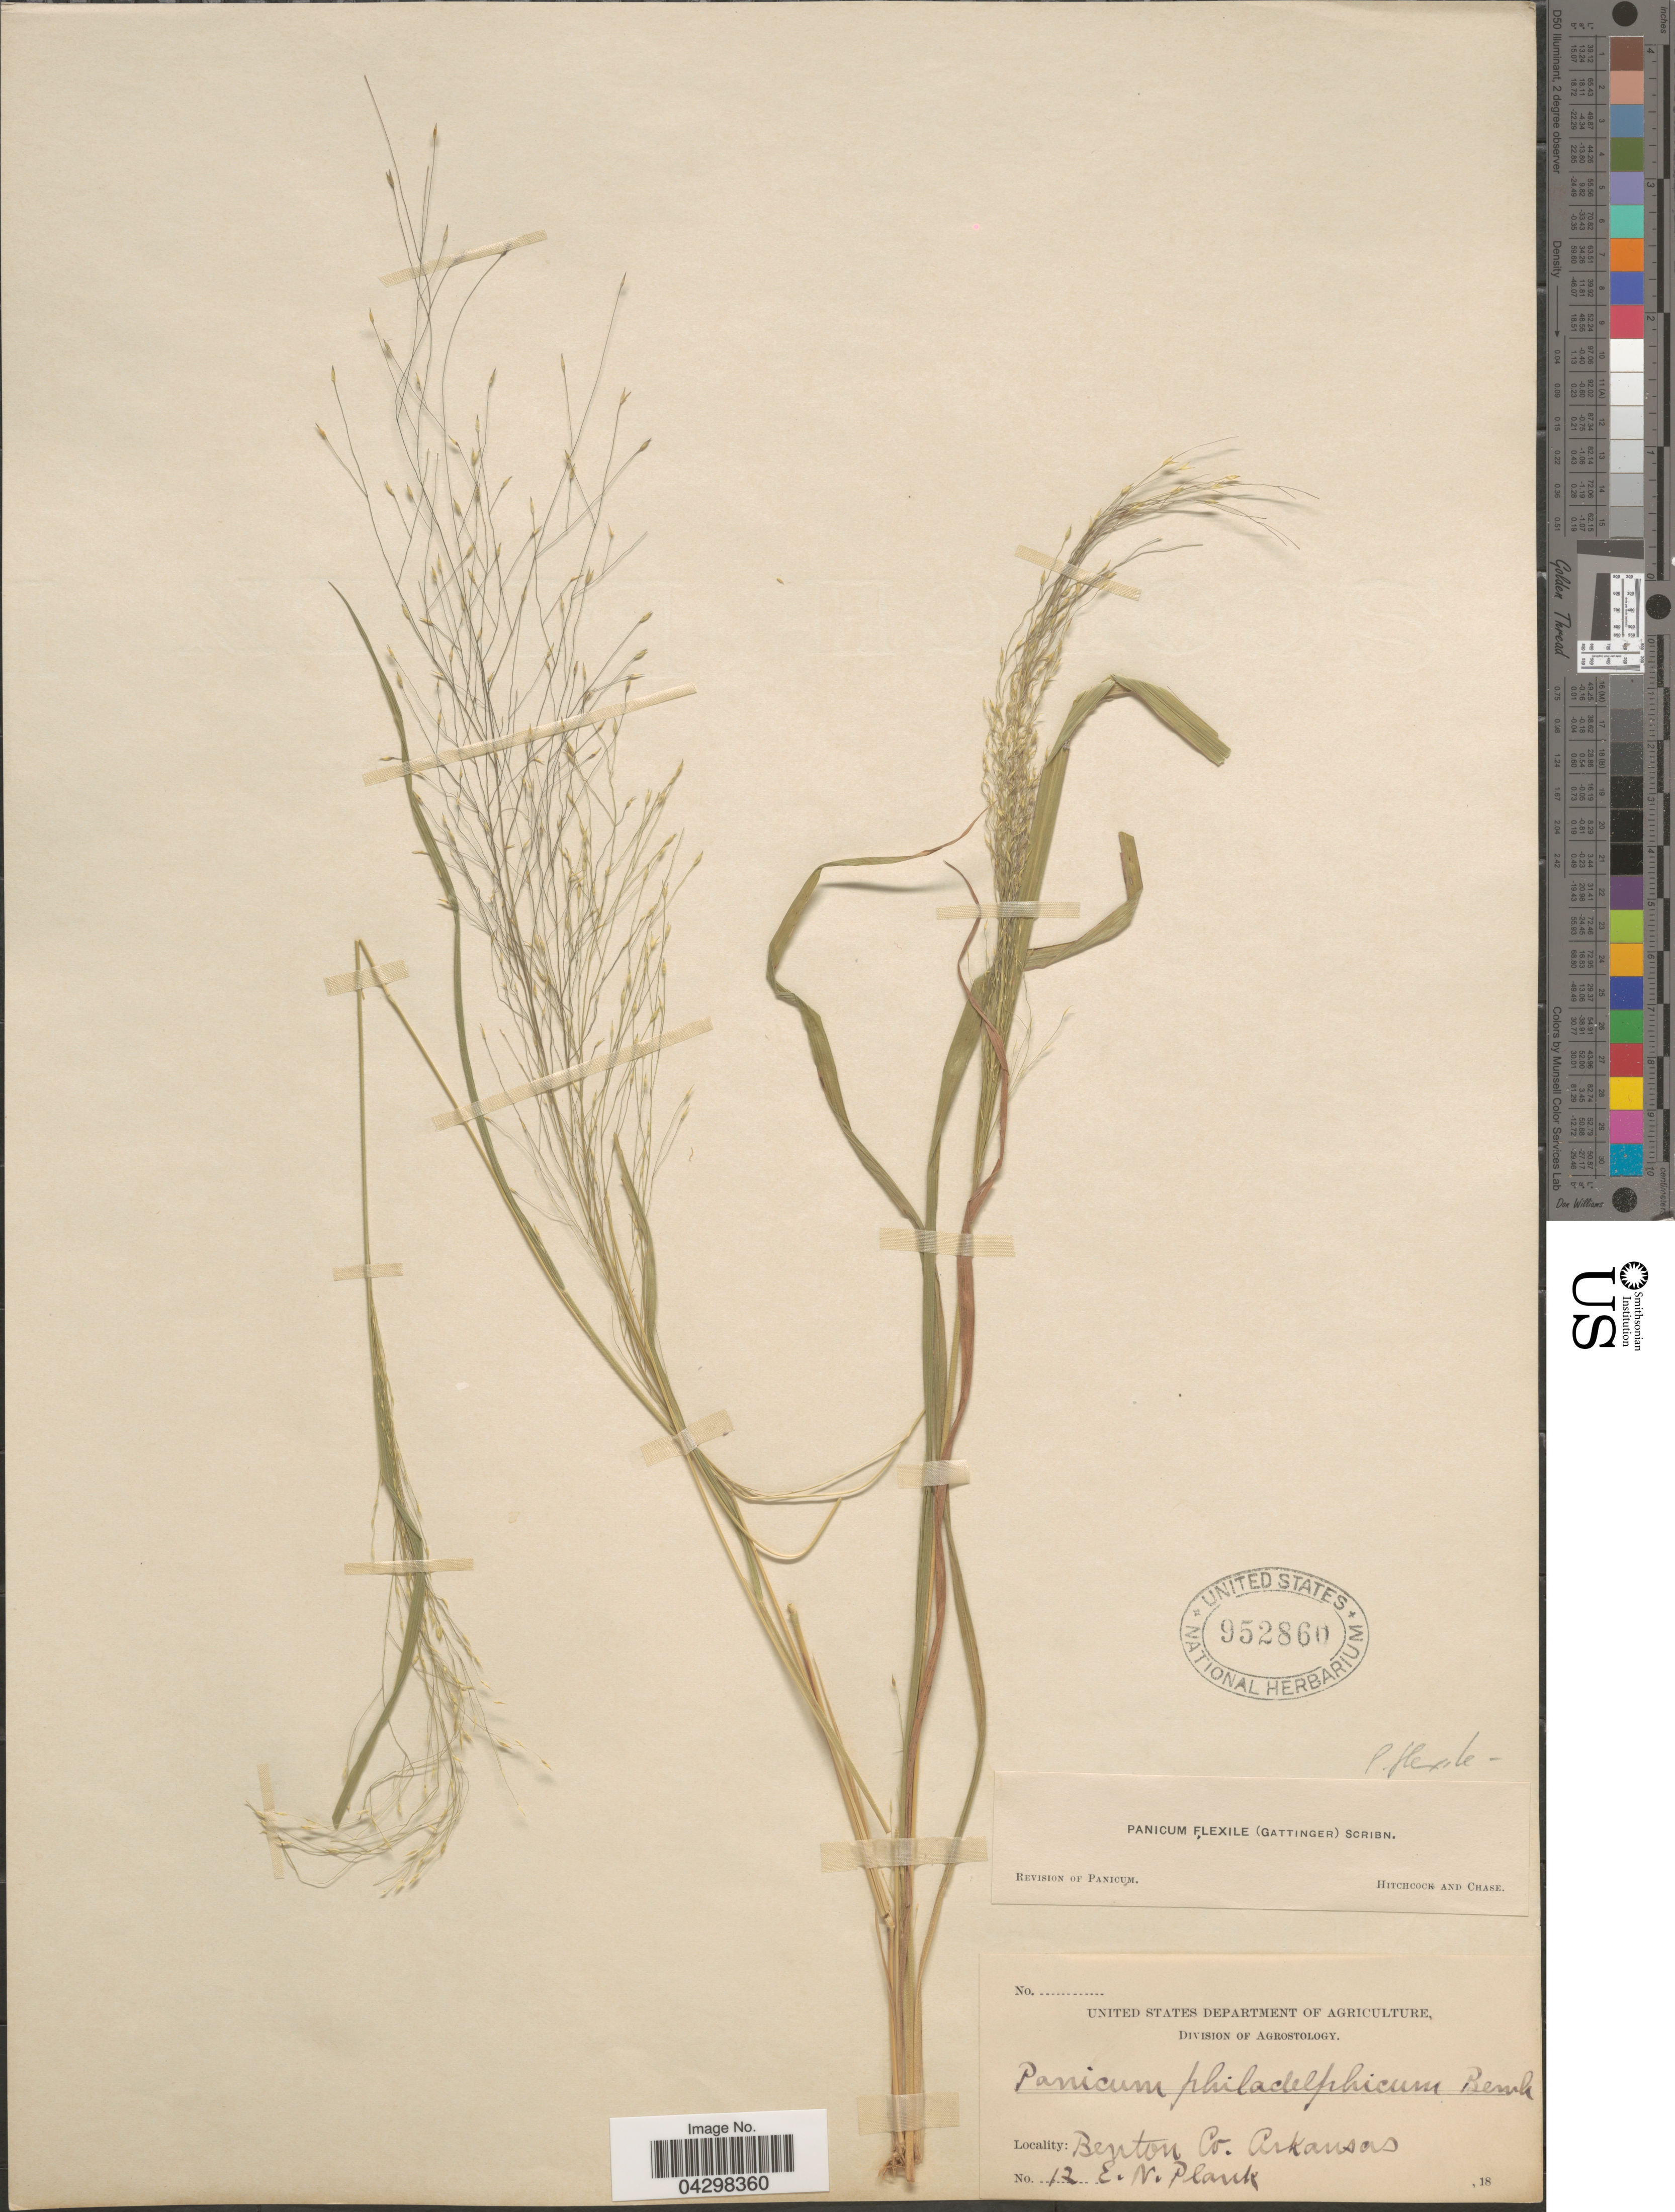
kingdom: Plantae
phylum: Tracheophyta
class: Liliopsida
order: Poales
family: Poaceae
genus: Panicum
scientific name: Panicum flexile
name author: (Gatt.) Scribn.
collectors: E. Plank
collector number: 12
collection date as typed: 18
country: United States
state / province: Arkansas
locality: Benton Co.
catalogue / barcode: US 952860